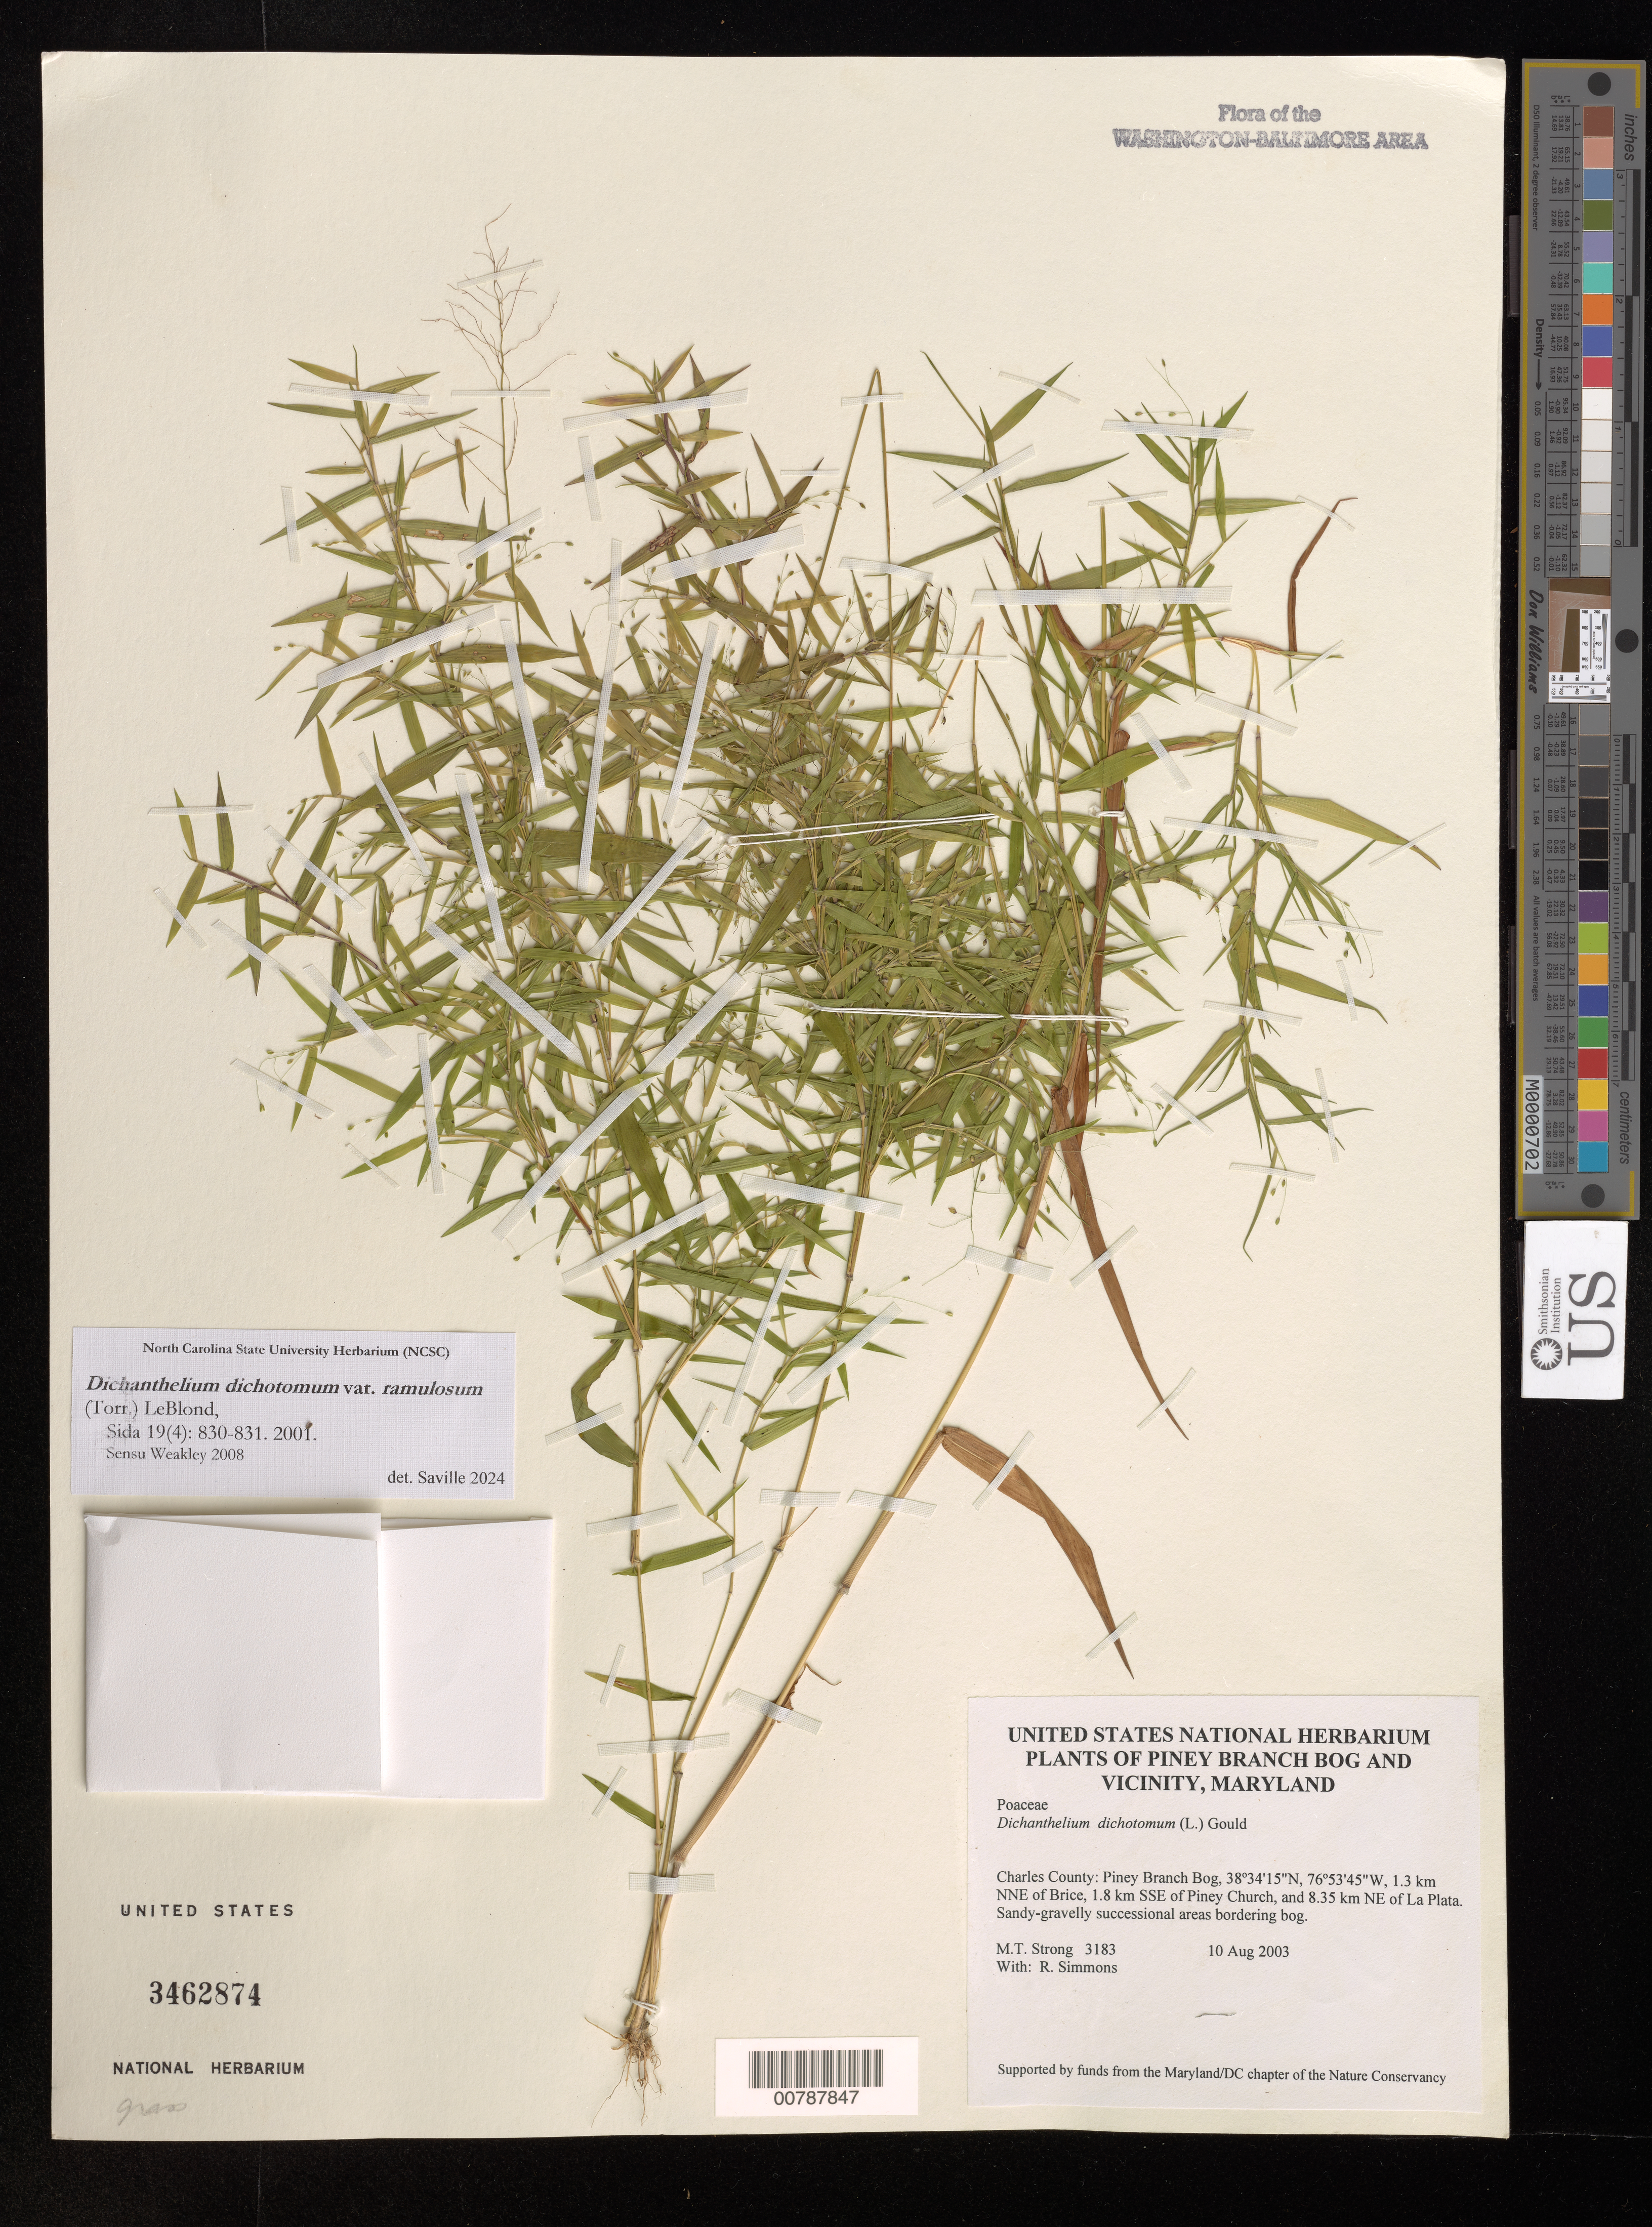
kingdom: Plantae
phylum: Tracheophyta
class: Liliopsida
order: Poales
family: Poaceae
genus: Dichanthelium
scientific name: Dichanthelium dichotomum var. ramulosum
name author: (Torr.) Lelong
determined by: Saville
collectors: M. T. Strong & R. H. Simmons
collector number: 3183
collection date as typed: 10 Aug 2003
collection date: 2003-08-10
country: United States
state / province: Maryland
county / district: Charles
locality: Piney Branch Bog, 1.3 km NNE of Brice, 1.8 km SSE of Piney Church, and 8.35 km NE of La Plata.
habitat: Sandy-gravelly successional areas bordering bog.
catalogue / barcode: US 3462874